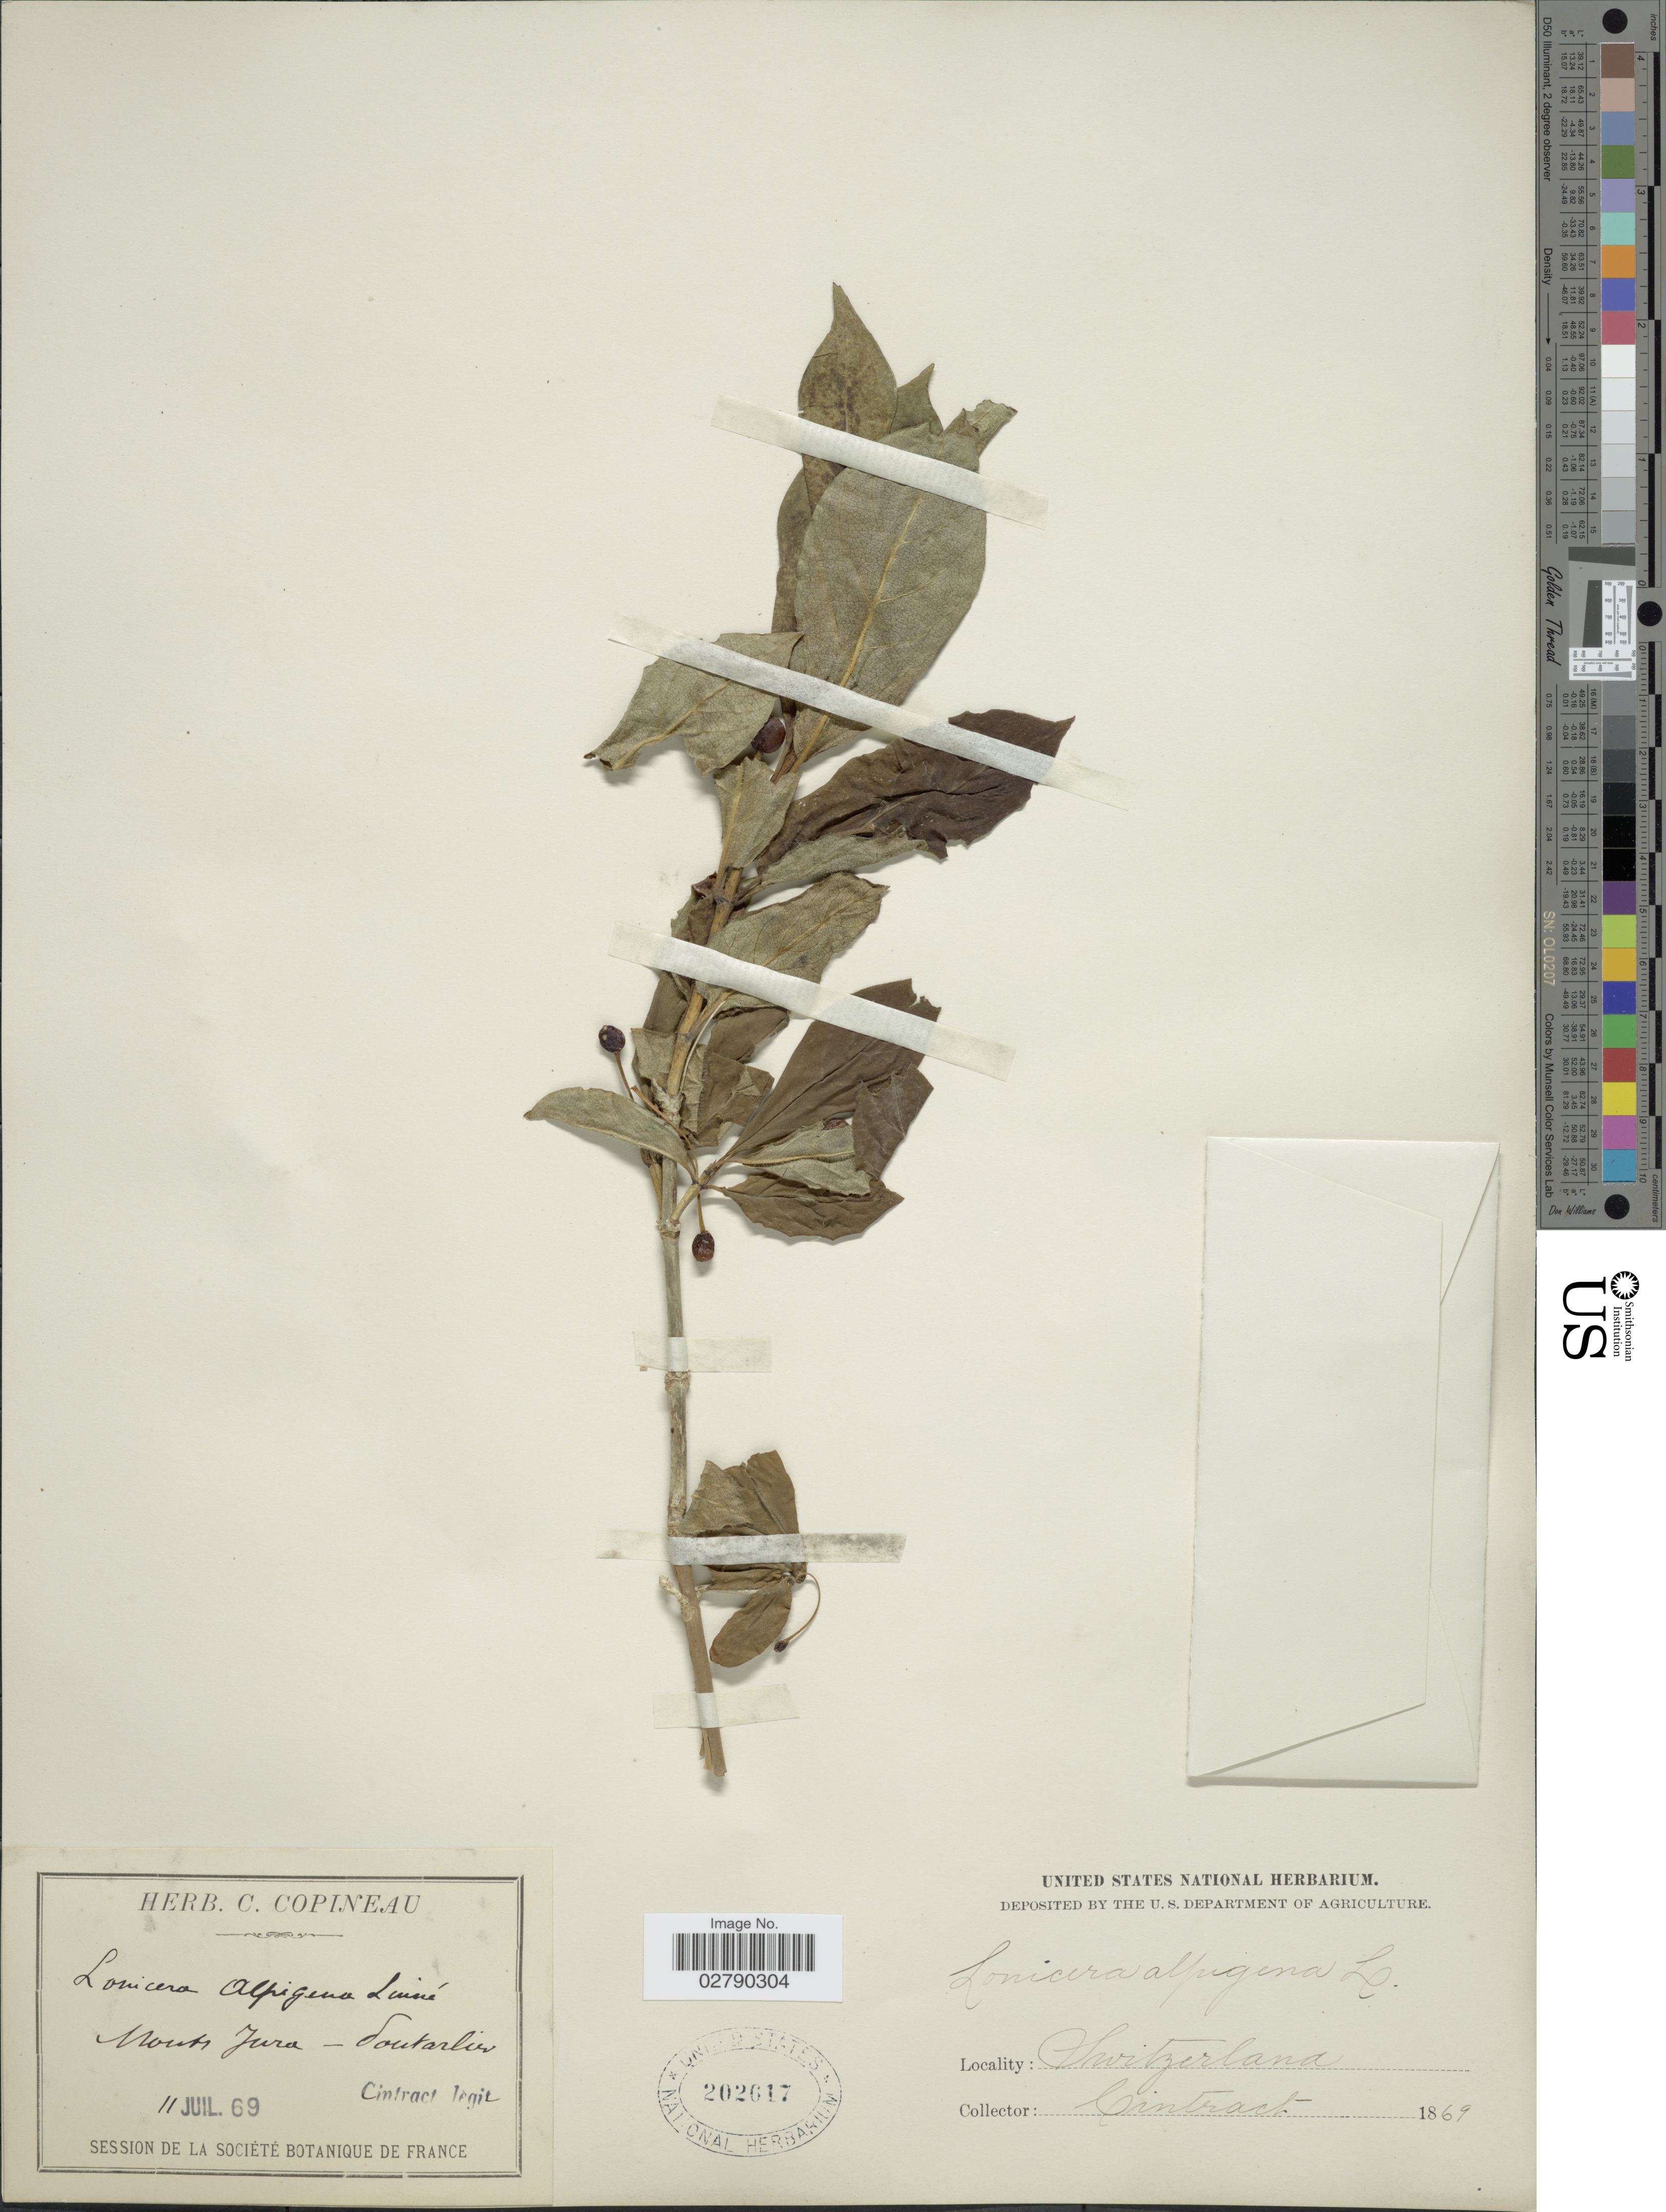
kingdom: Plantae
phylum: Tracheophyta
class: Magnoliopsida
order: Dipsacales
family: Caprifoliaceae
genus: Leycesteria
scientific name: Leycesteria alpigena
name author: L.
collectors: Cintract, --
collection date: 1869-07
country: Switzerland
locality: Monts Jura - Pontarlier.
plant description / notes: Corrected "Monts Jura - Sontarlin" to "Monts Jura - Pontarlier."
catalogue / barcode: US 202617